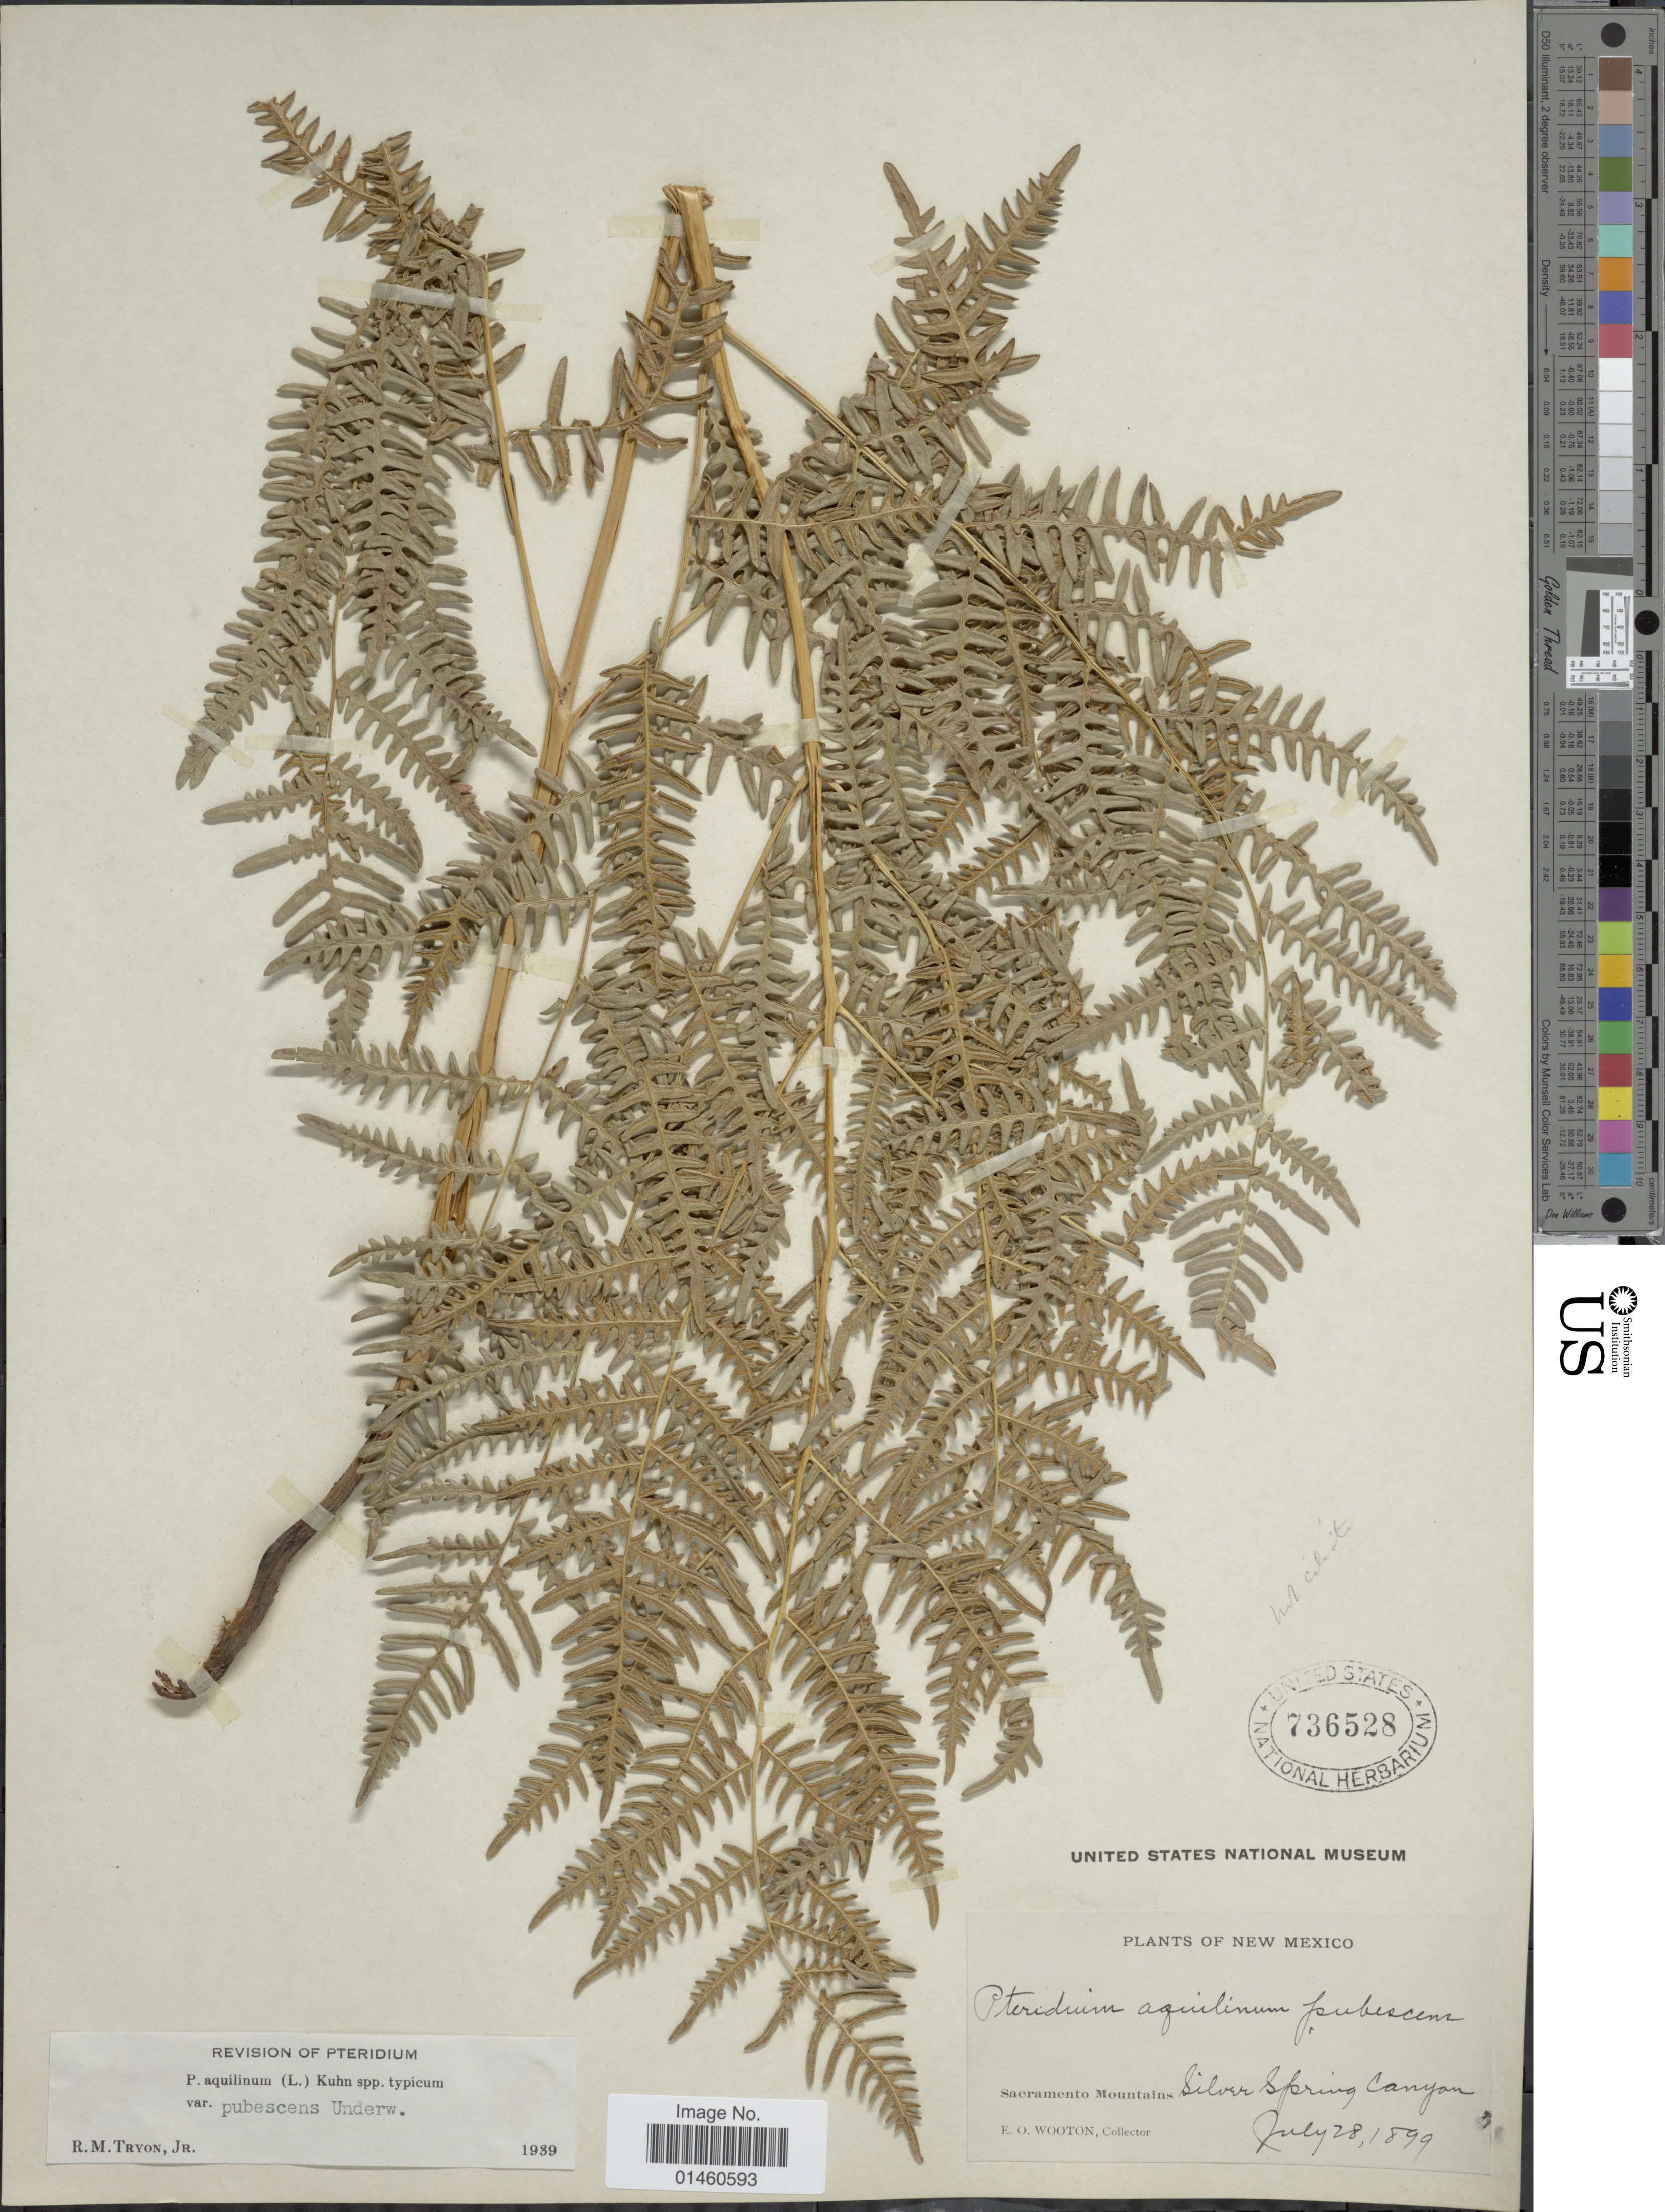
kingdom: Plantae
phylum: Tracheophyta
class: Polypodiopsida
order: Polypodiales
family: Dennstaedtiaceae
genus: Pteridium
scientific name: Pteridium pubescens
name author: (Underw.) Christenh.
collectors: E. O. Wooton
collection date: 1899-07-28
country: United States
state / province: New Mexico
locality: Sacramento Mountains, Silver Spring Canyon.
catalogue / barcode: US 736528